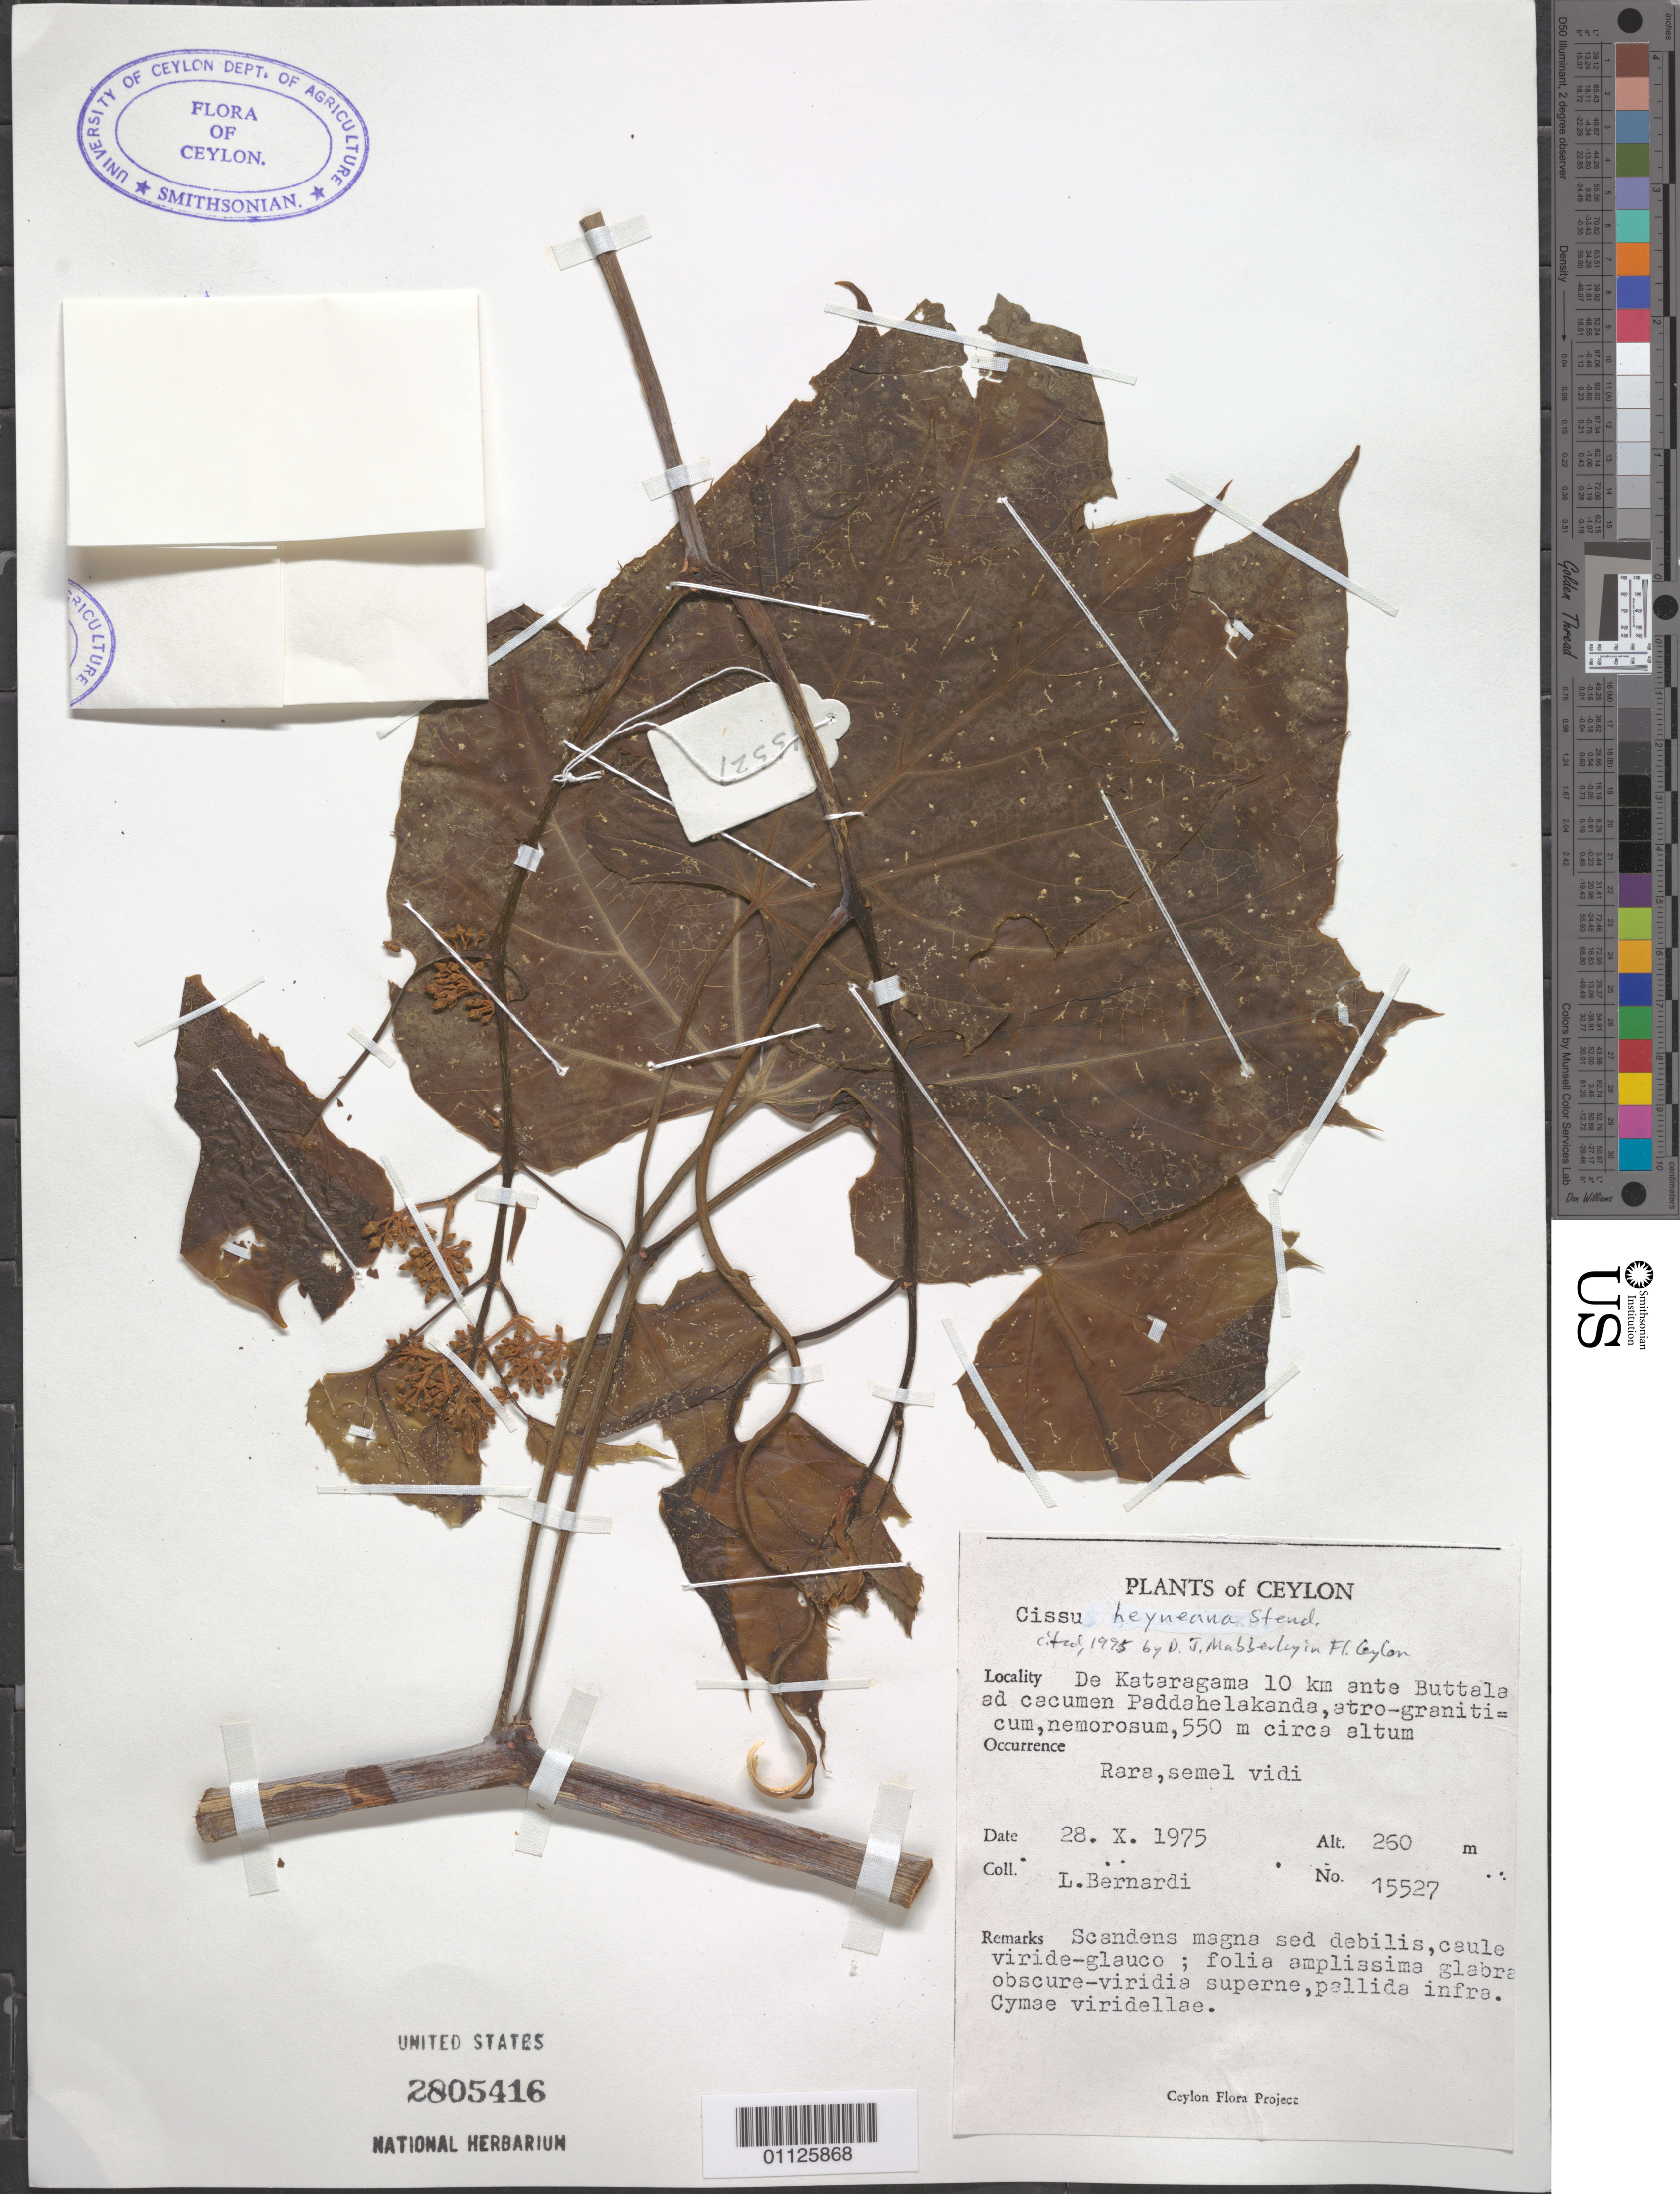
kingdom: Plantae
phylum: Tracheophyta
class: Magnoliopsida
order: Vitales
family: Vitaceae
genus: Cissus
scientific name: Cissus heyneana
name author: Steud.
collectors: A. L. Bernardi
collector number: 15527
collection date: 1975-10-28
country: Sri Lanka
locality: De Kataragama 10 km ante Bettala ad cacumen Paddahelakanda.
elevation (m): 260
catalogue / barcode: US 2805416